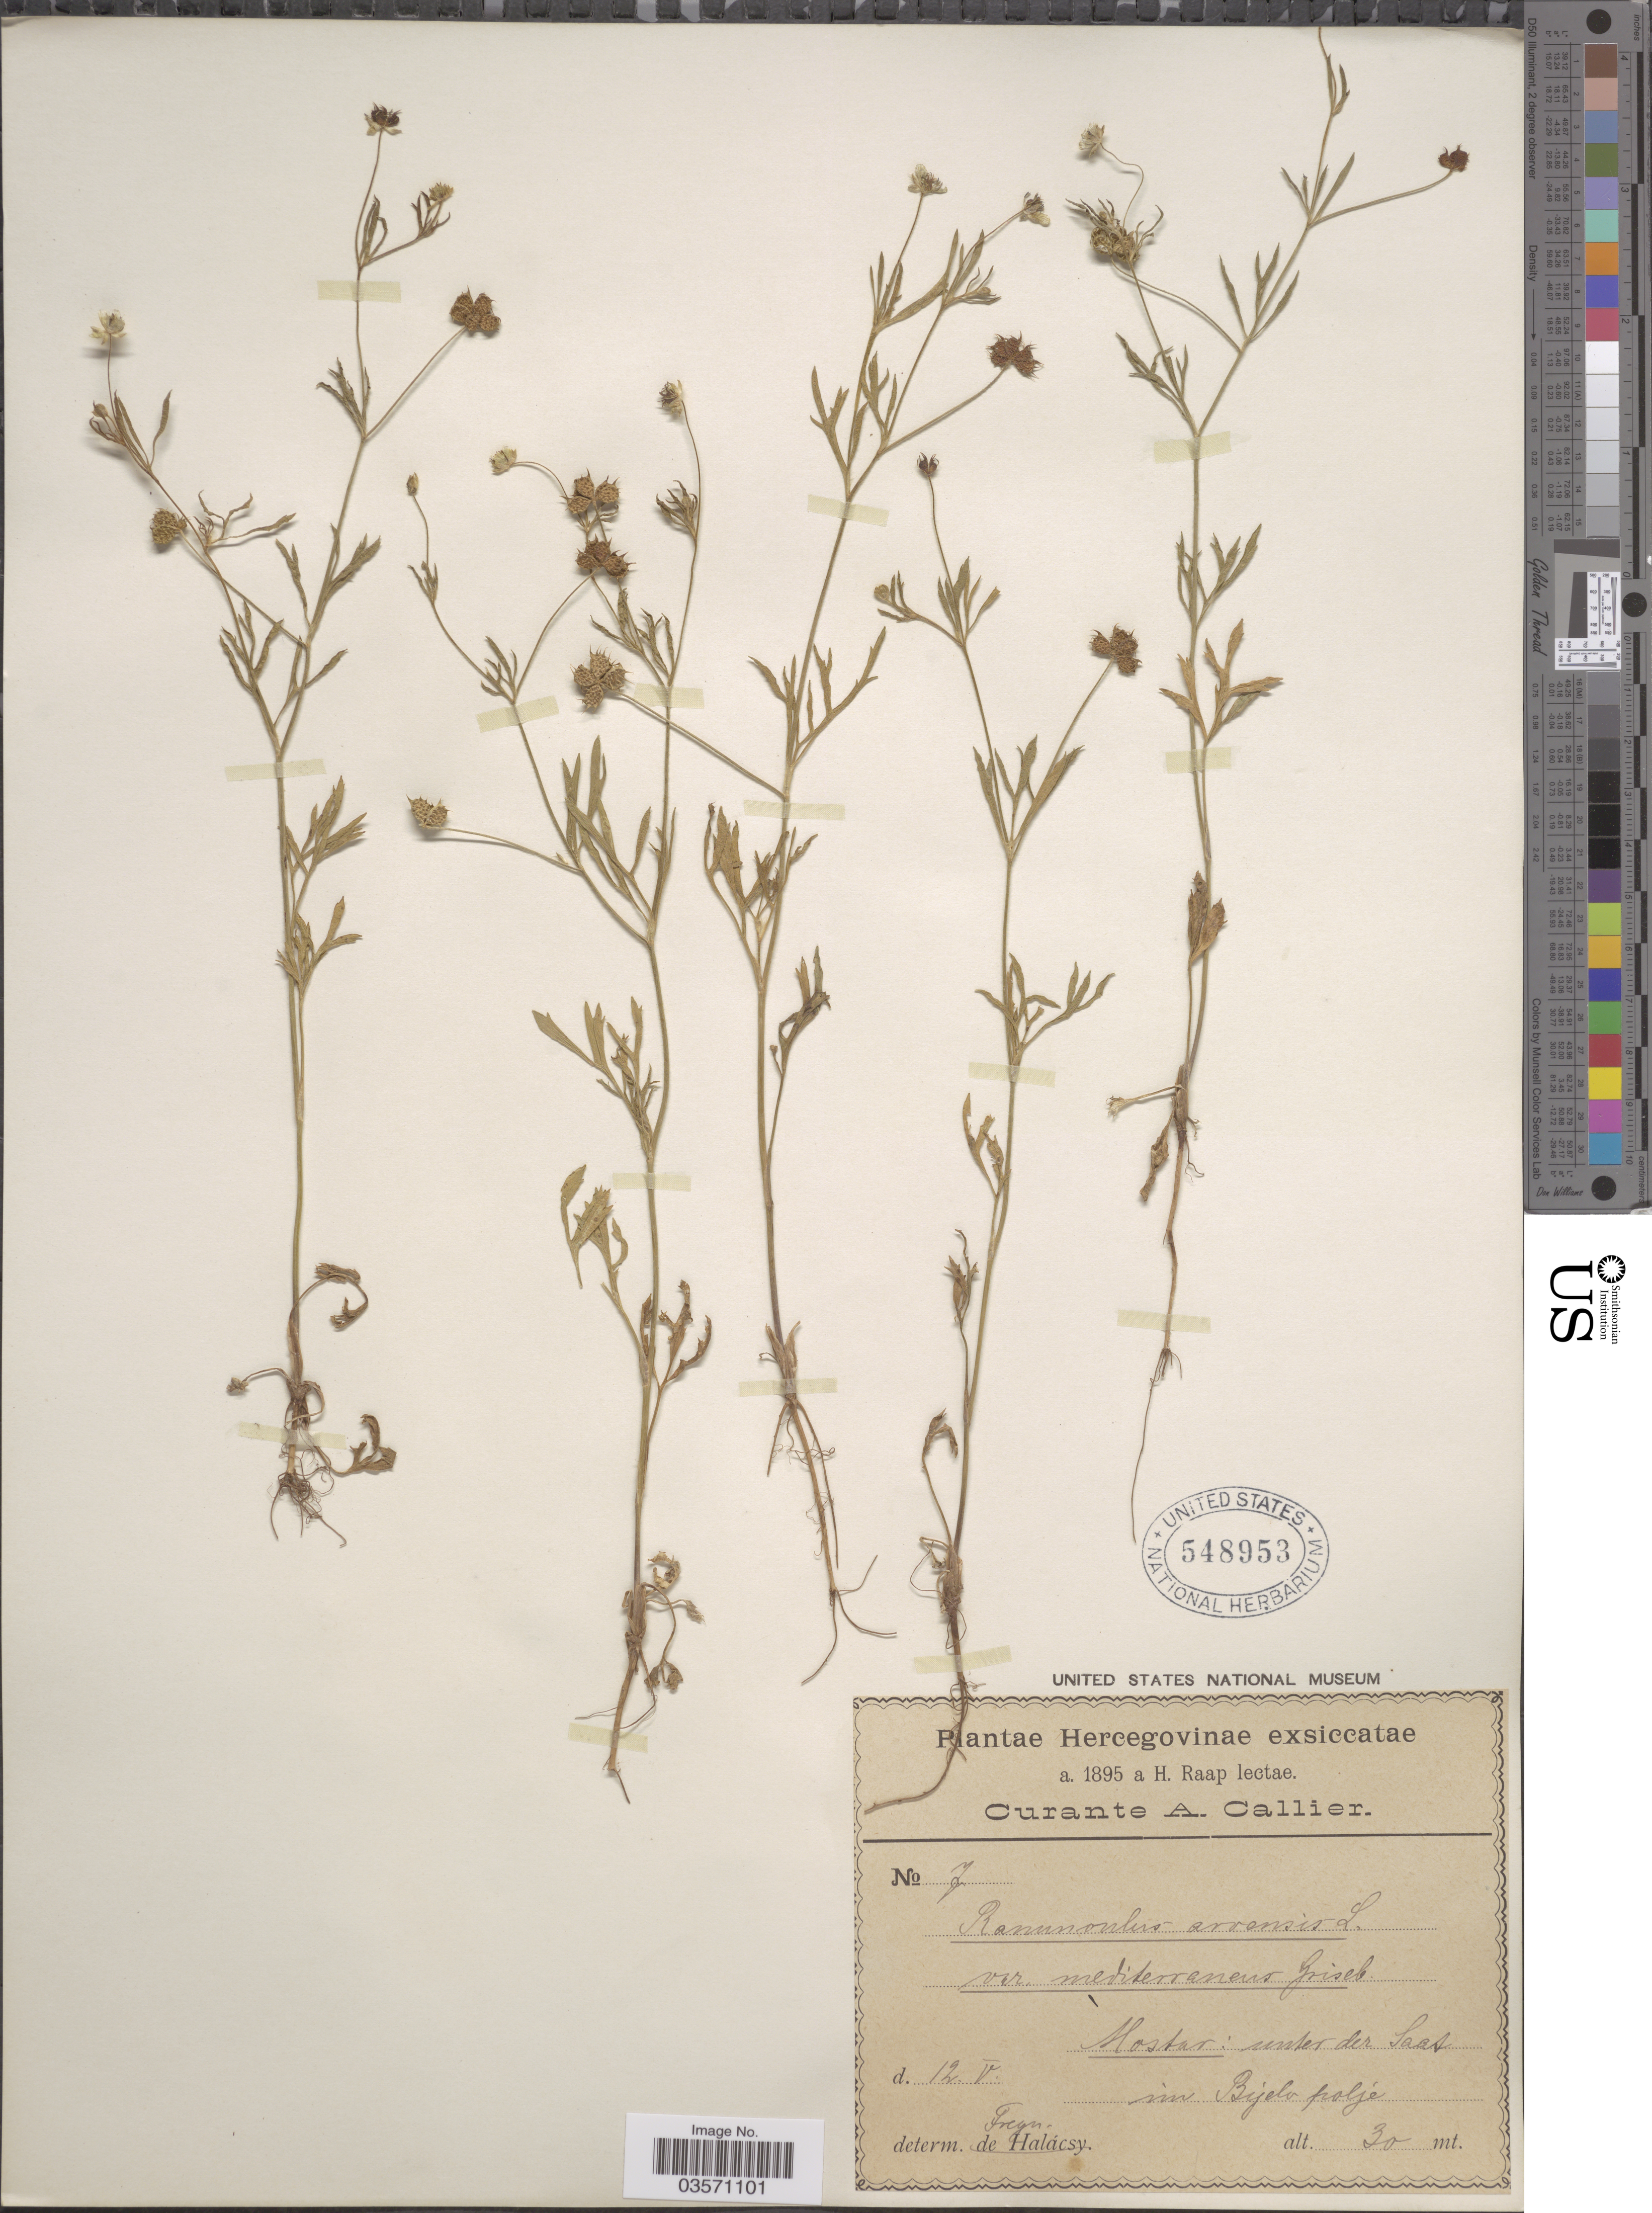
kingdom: Plantae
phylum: Tracheophyta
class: Magnoliopsida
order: Ranunculales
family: Ranunculaceae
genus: Ranunculus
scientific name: Ranunculus arvensis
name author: L.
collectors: C. A. Callier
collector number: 7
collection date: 1895-05-12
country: Bosnia and Herzegovina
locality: Hercegovinæ. Mostar: unter der Saat im Bijelo palje.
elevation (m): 30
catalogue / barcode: US 548953